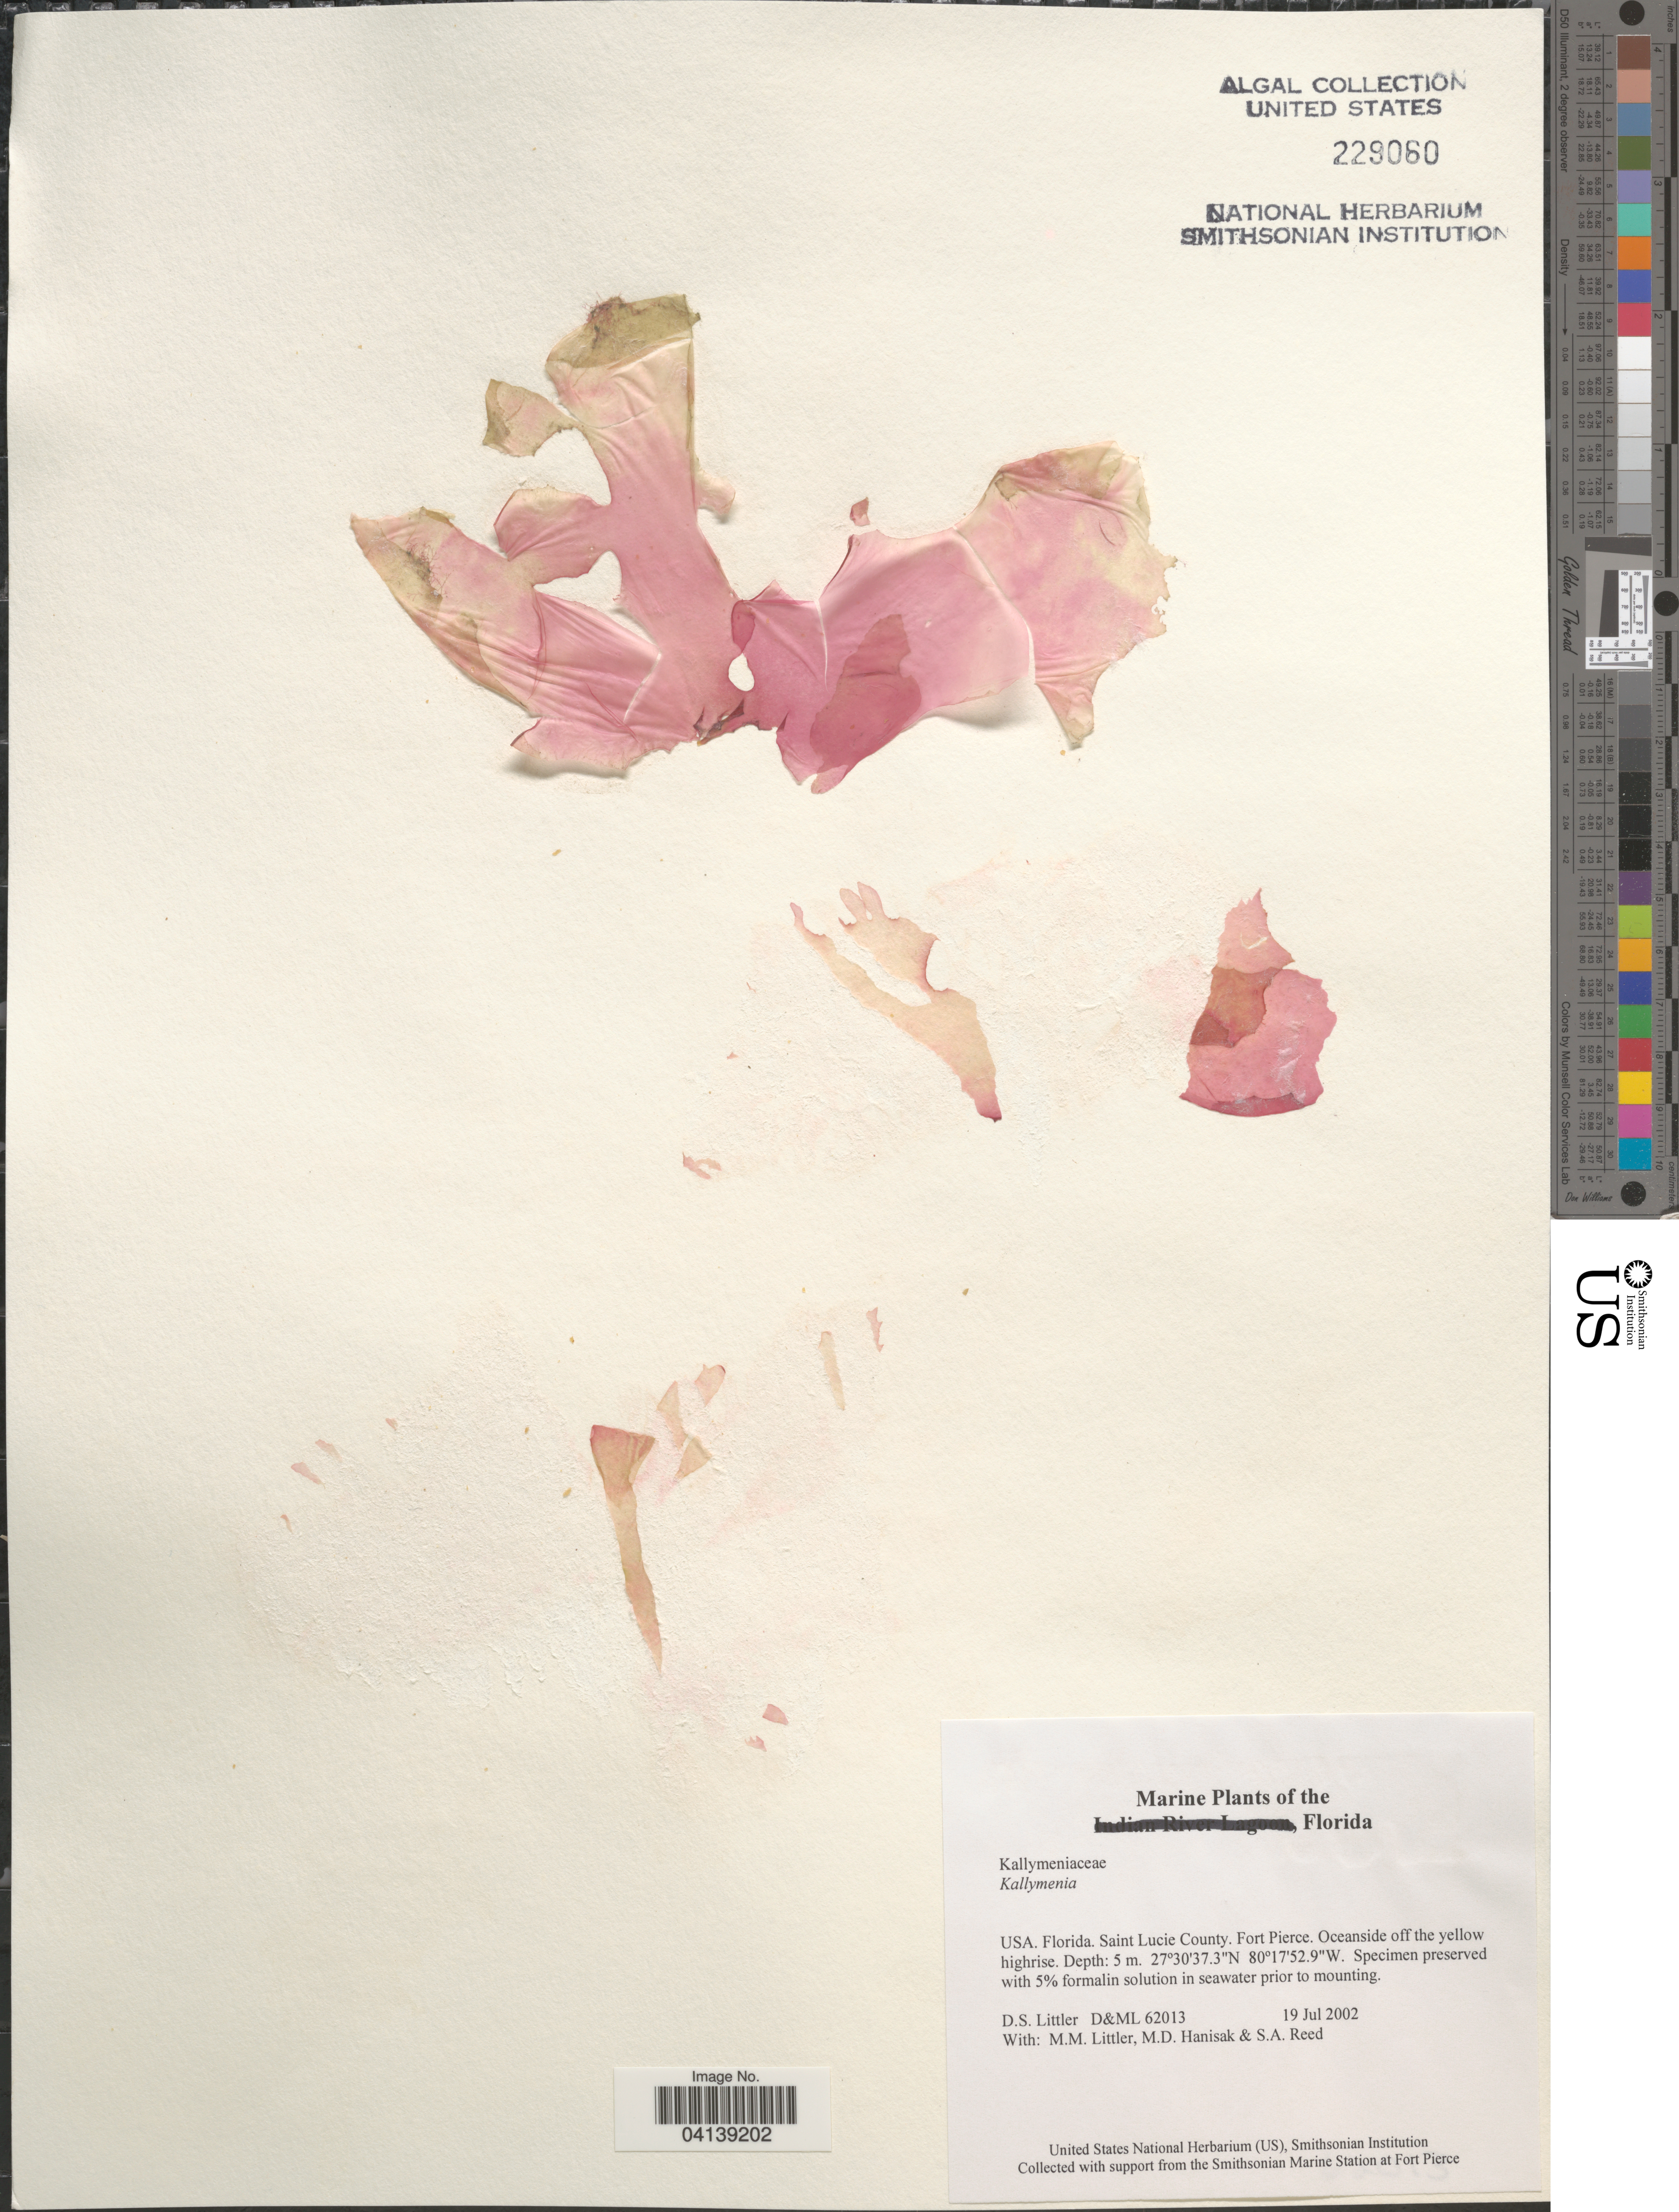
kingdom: Plantae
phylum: Rhodophyta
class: Florideophyceae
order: Gigartinales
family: Kallymeniaceae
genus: Kallymenia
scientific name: Kallymenia sp.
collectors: D. S. Littler, M. Hanisak & S. Reed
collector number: D&ML62013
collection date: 2002-07-19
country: United States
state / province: Florida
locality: Saint Lucie County. Fort Pierce. Oceanside off the yellow highrise.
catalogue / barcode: US 229060